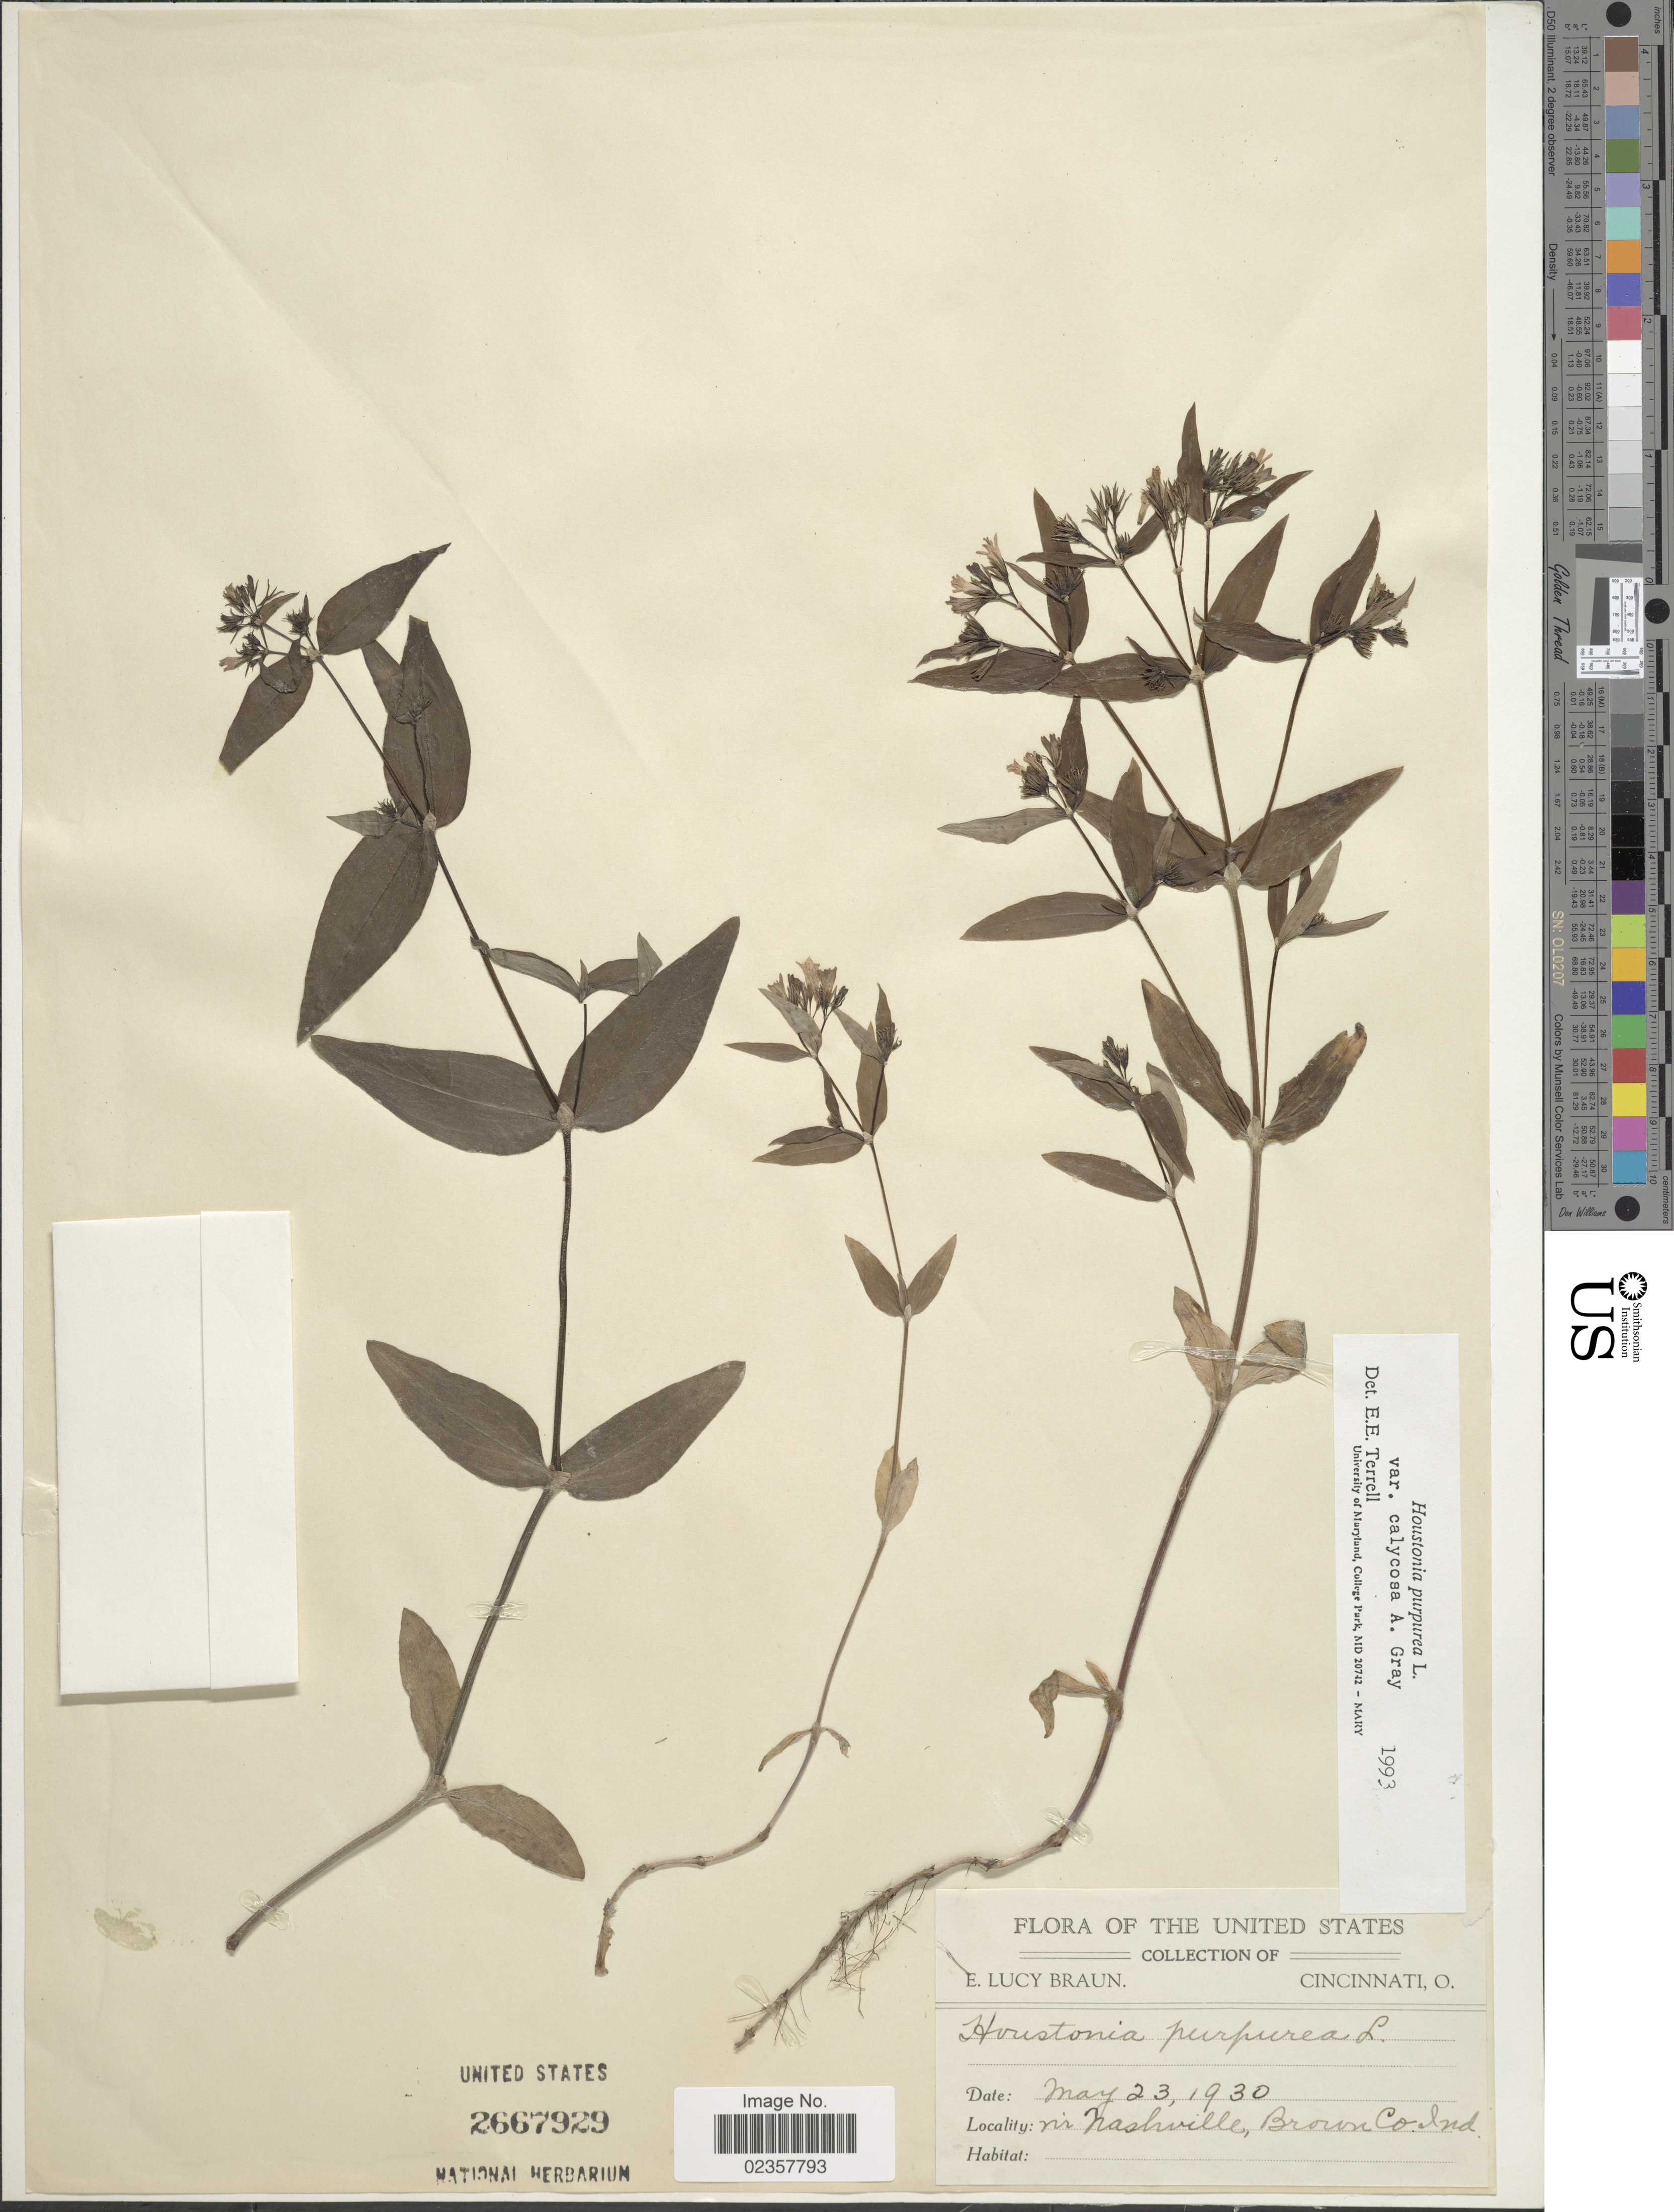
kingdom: Plantae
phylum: Tracheophyta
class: Magnoliopsida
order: Gentianales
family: Rubiaceae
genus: Houstonia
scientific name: Houstonia purpurea var. calycosa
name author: A. Gray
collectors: E. L. Braun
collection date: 1930-05-23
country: United States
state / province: Indiana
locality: Nr. Nashville, Brown Co. Ind.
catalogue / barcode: US 2667929